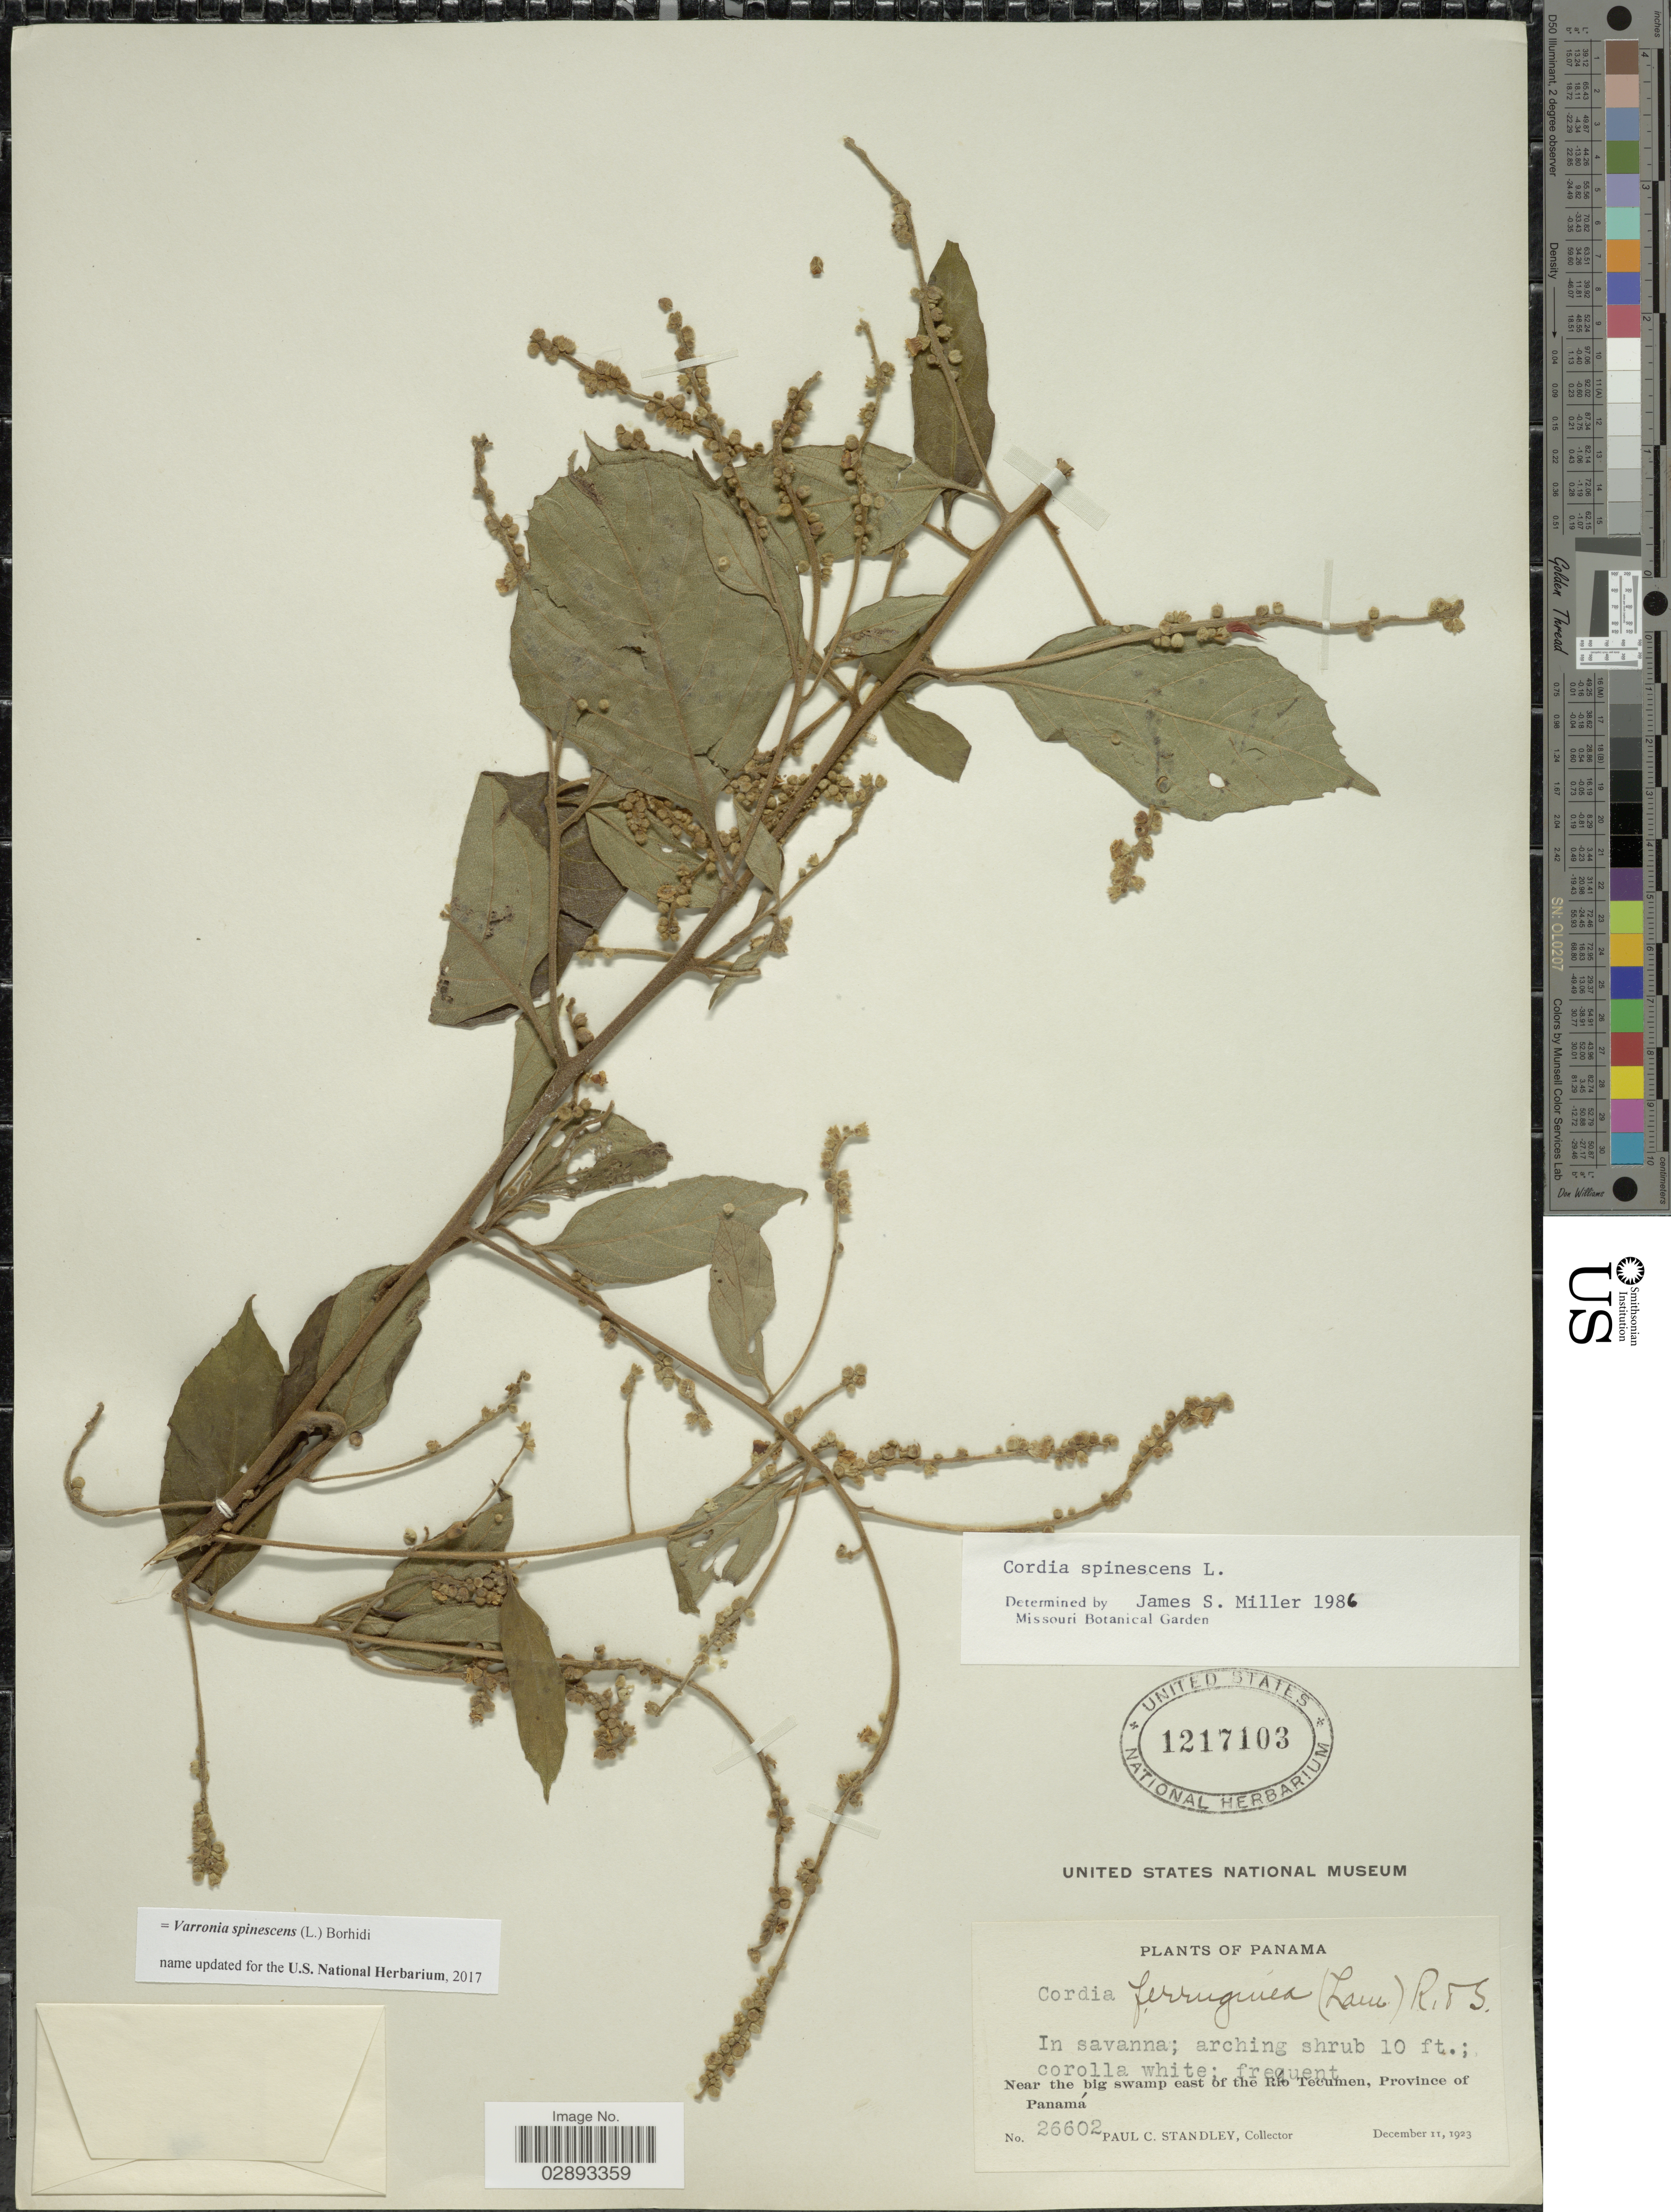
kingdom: Plantae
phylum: Tracheophyta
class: Magnoliopsida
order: Boraginales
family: Cordiaceae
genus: Varronia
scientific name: Varronia spinescens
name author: (L.) Borhidi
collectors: P. C. Standley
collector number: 26602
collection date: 1923-12-11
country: Panama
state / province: Panamá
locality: Near the big swamp east of the Río Tecumen, Province of Panamá.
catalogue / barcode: US 1217103